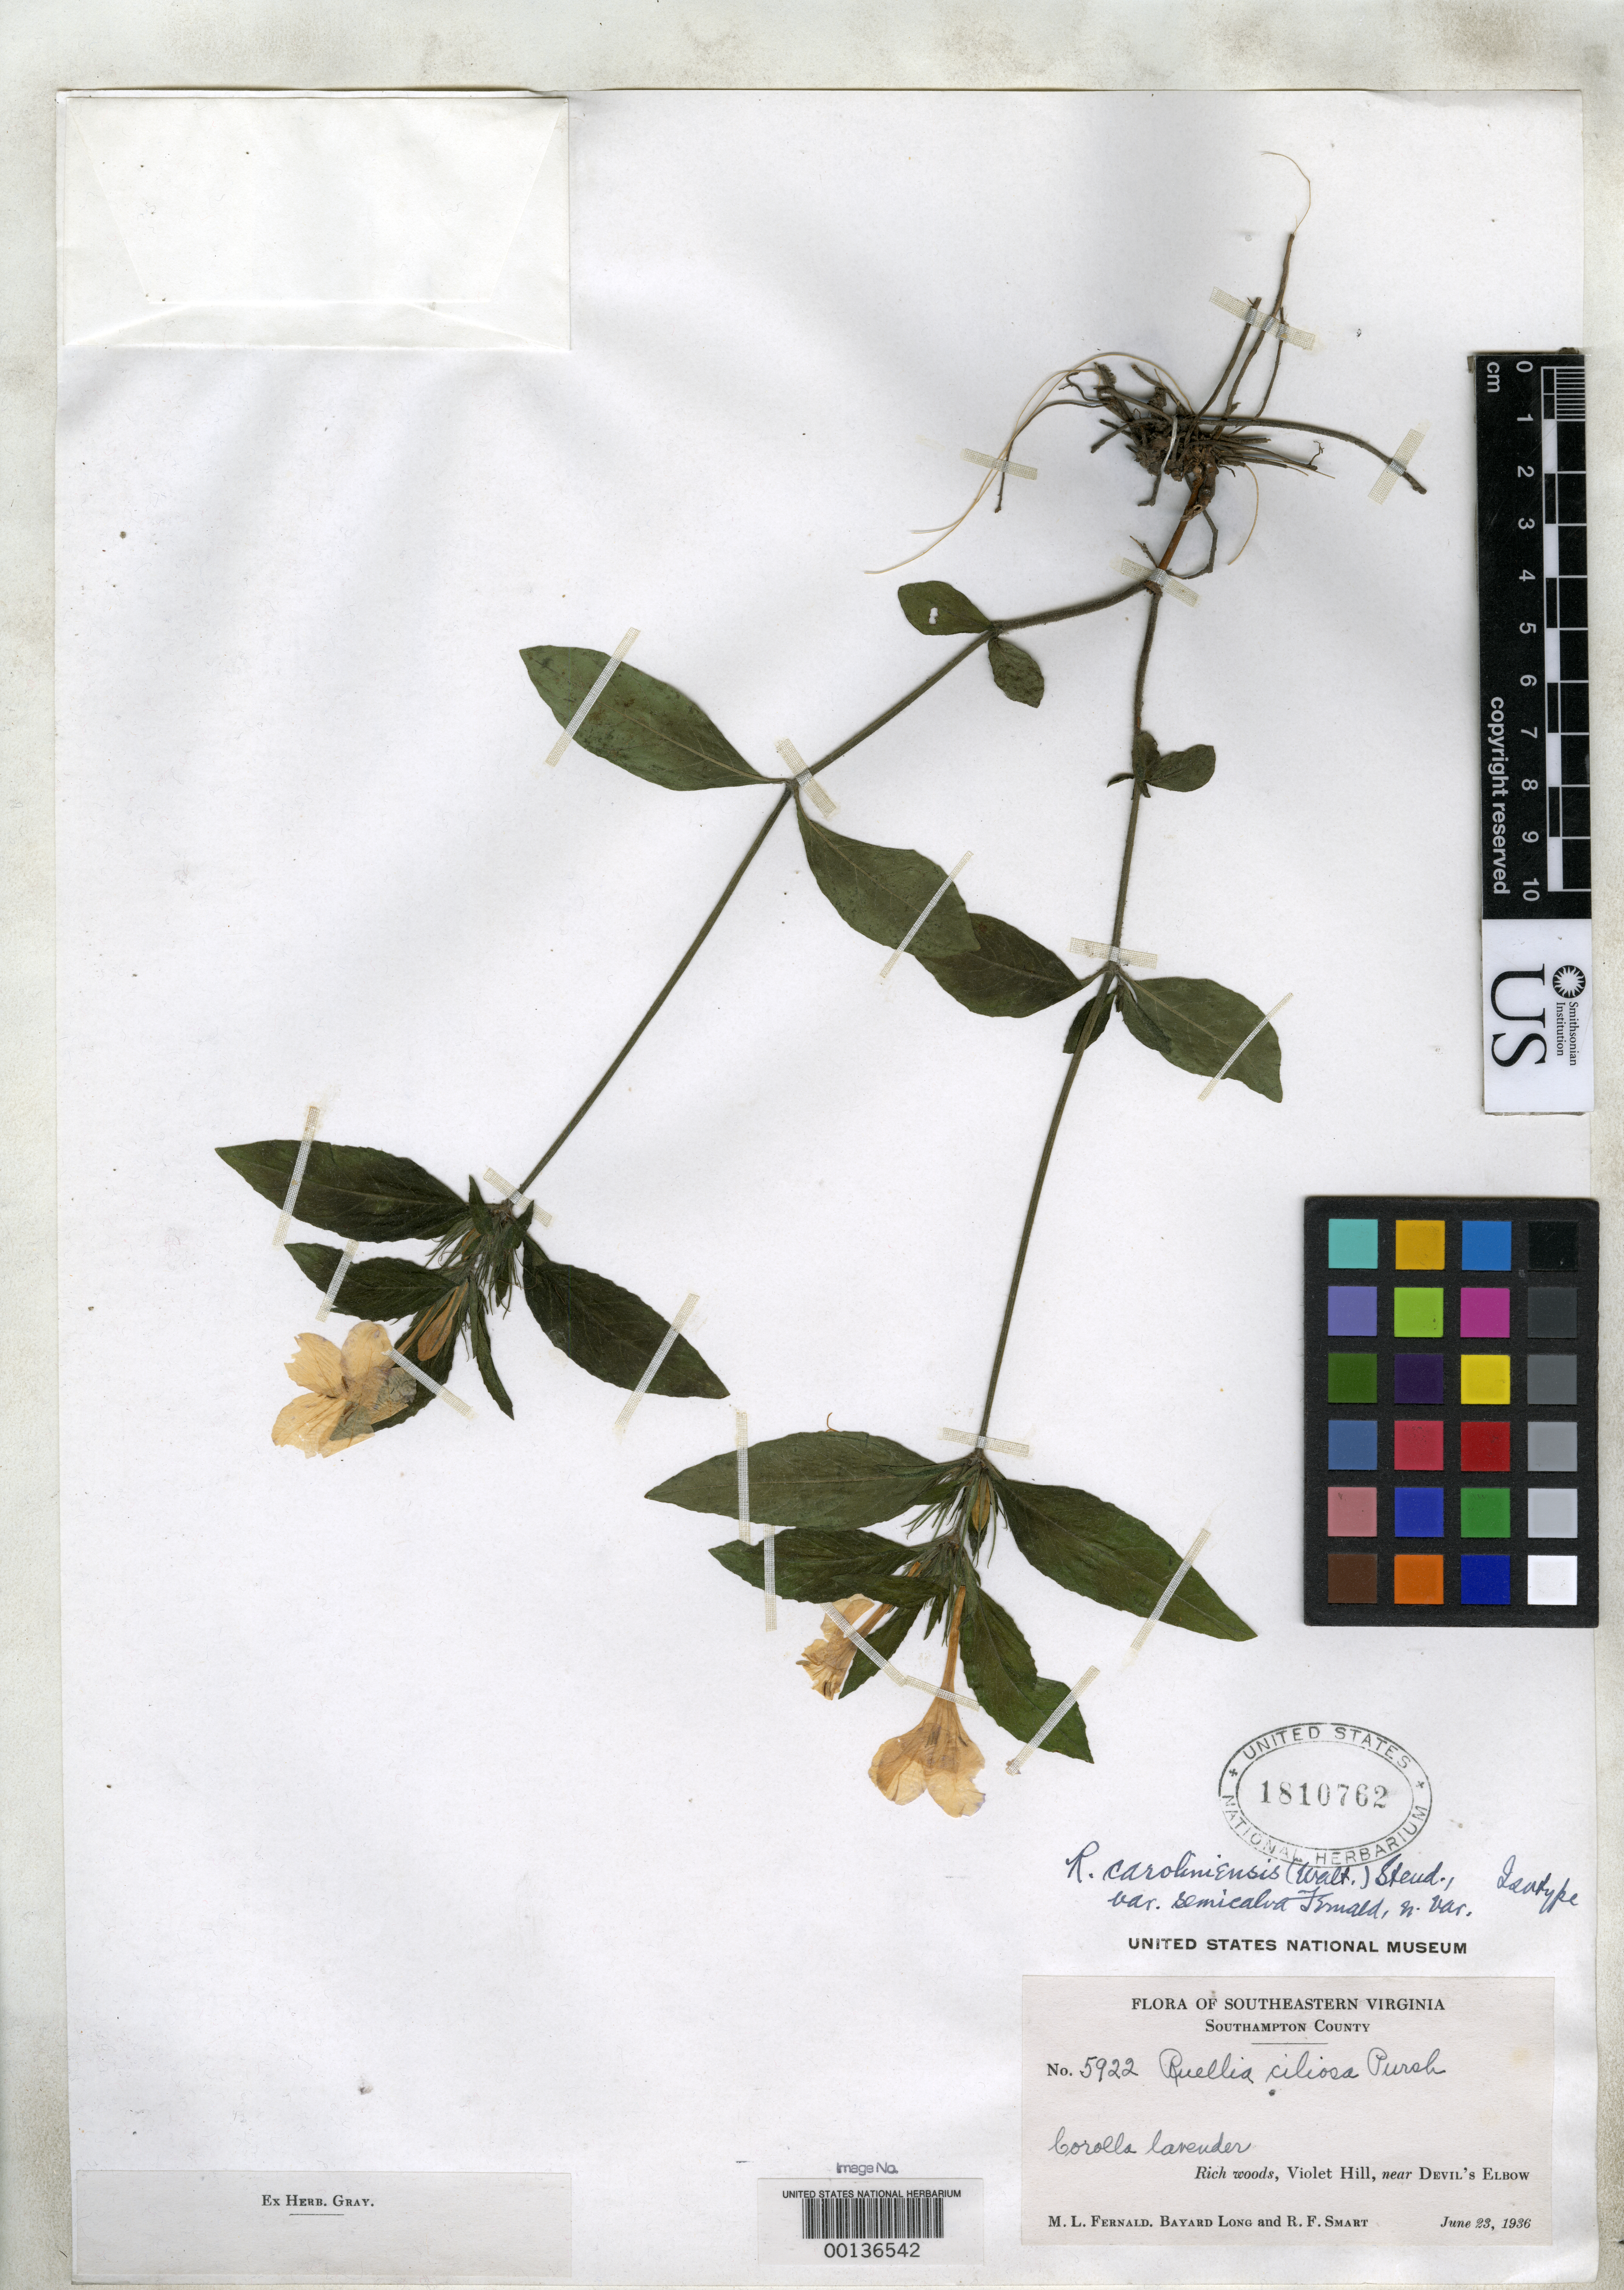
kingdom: Plantae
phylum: Tracheophyta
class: Magnoliopsida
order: Lamiales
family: Acanthaceae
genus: Ruellia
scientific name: Ruellia caroliniensis var. semicalva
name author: Fernald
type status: Isotype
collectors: M. L. Fernald, B. H. Long & C. Smart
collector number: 5922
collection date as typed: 23 Jun 1936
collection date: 1936-06-23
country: United States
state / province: Virginia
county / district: Southampton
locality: Violet Hill, near Devil's Elbow.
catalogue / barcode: US 1810762